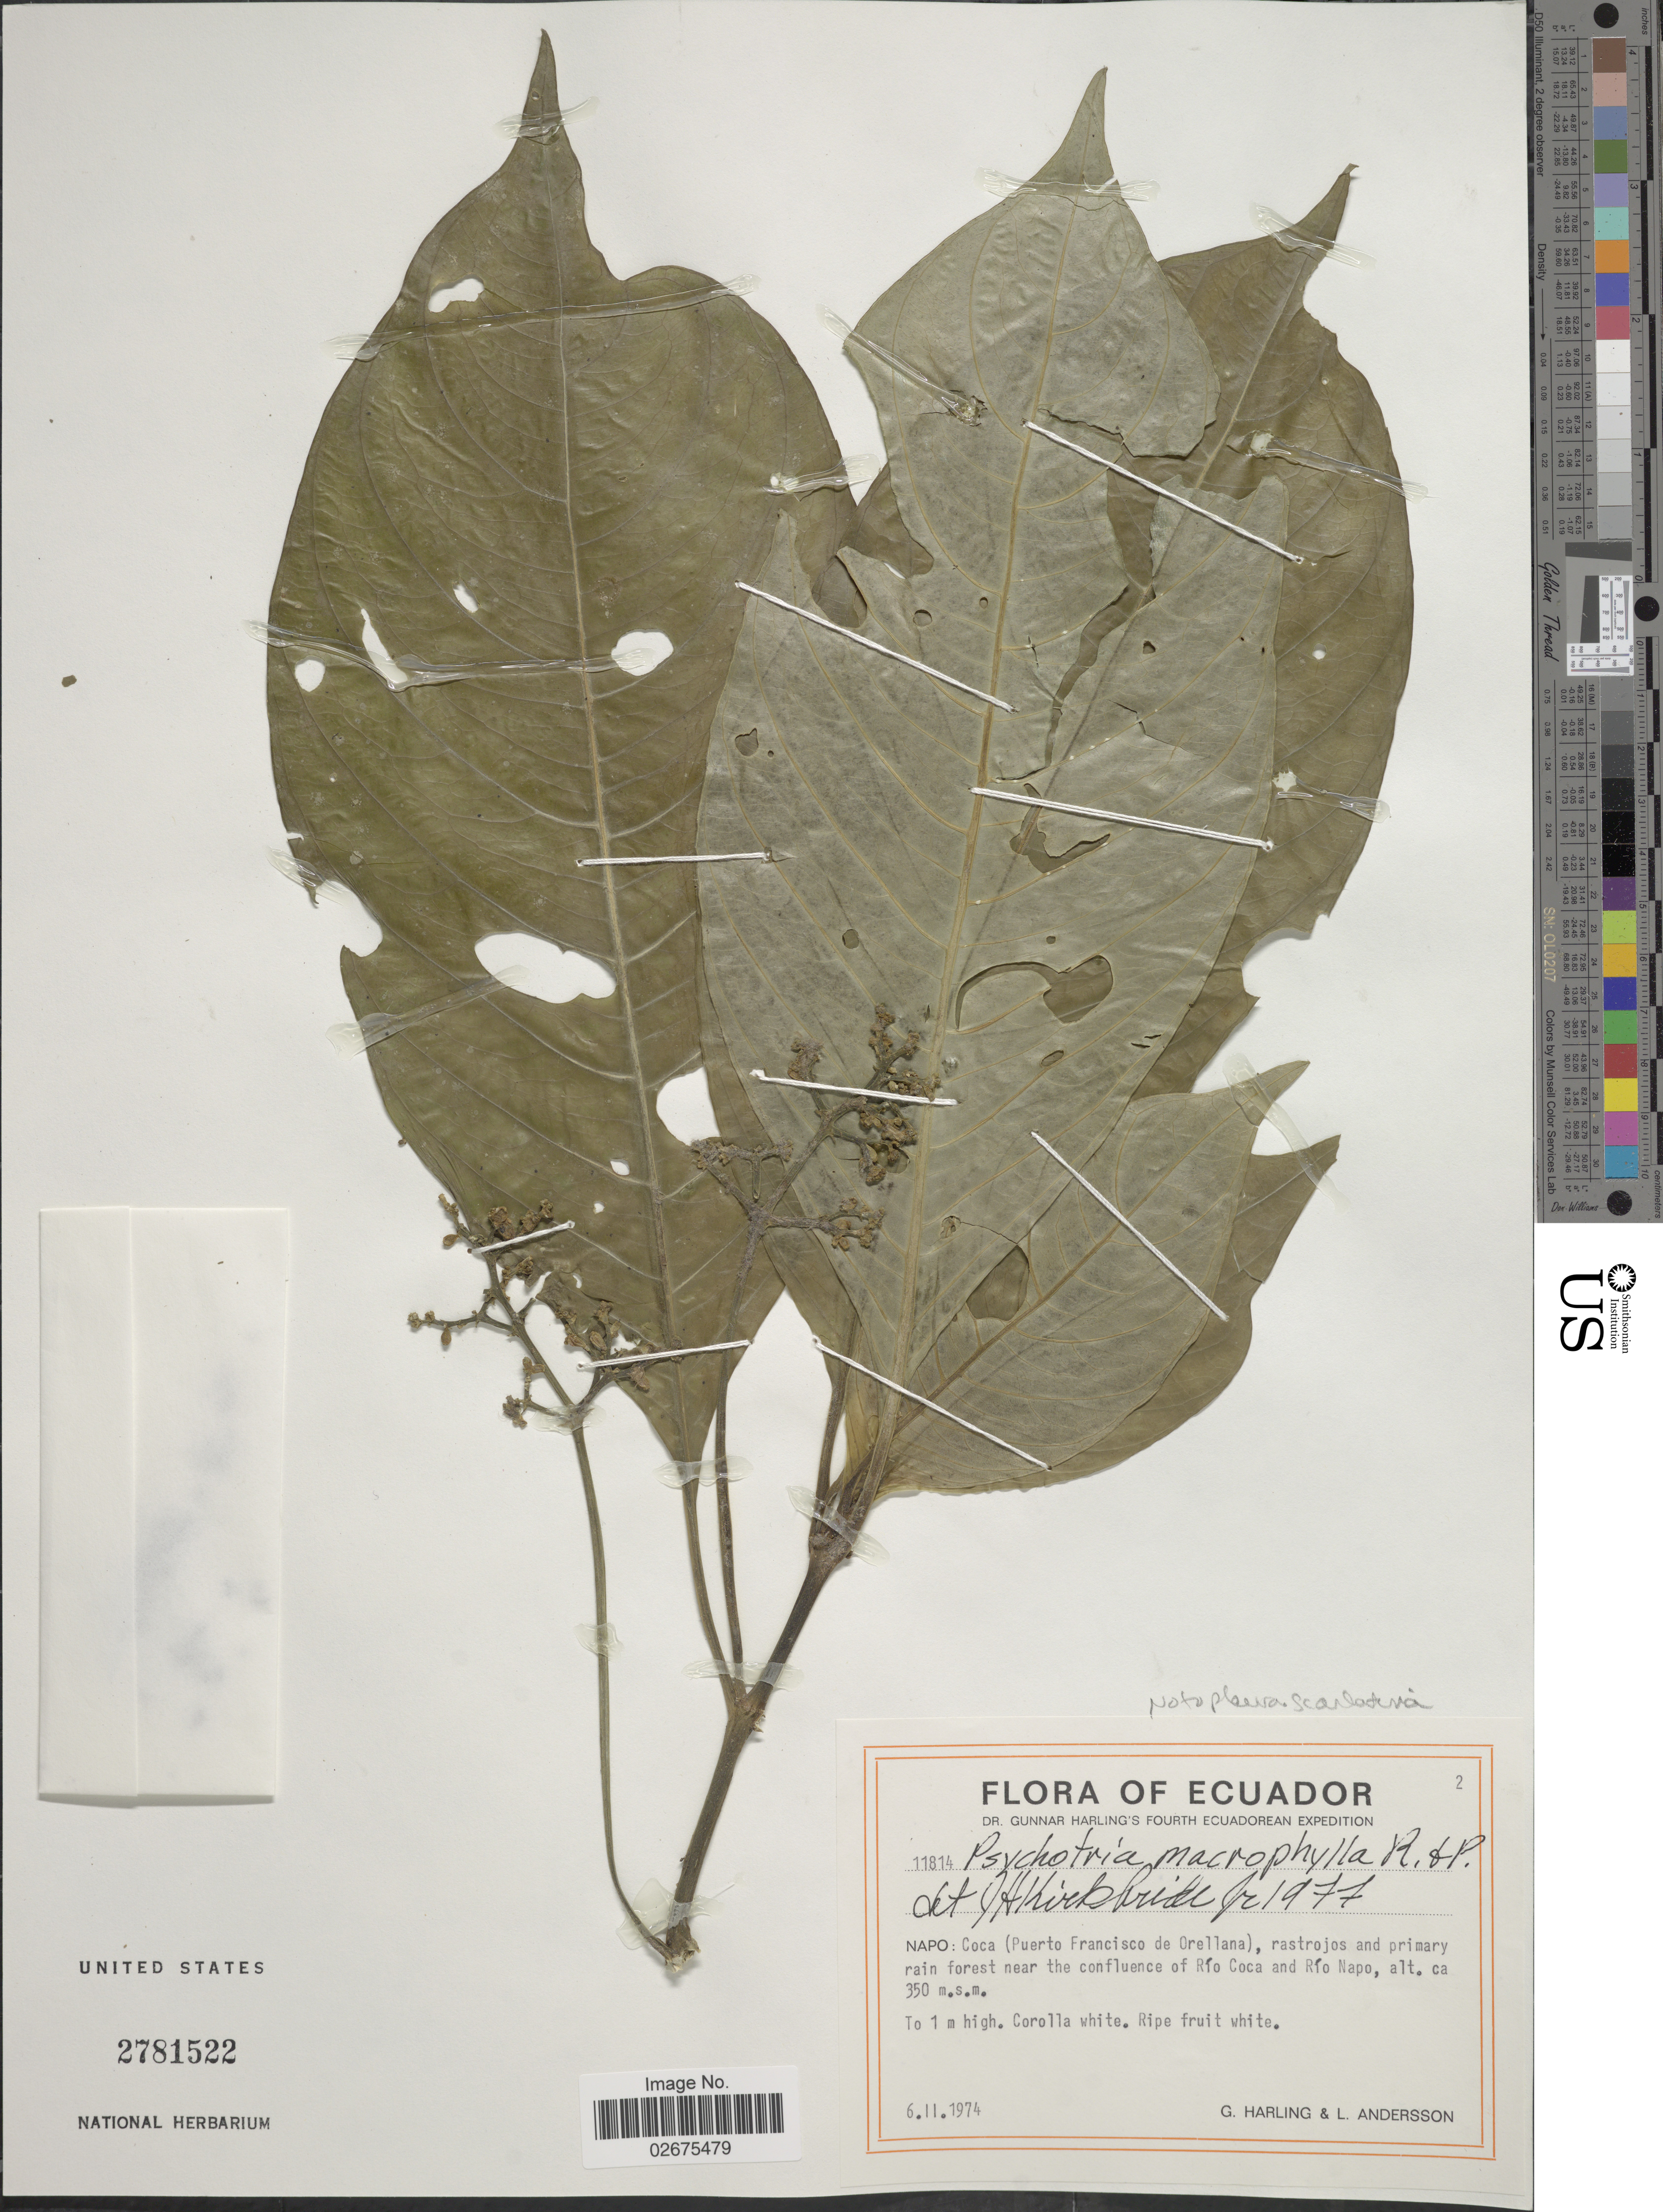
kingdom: Plantae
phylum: Tracheophyta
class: Magnoliopsida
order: Gentianales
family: Rubiaceae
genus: Notopleura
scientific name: Notopleura scarlatina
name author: C.M. Taylor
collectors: G. Harling & L. Andersson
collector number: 11814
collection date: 1974-02-06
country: Ecuador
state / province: Napo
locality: Coca (Puerto Francisco de Orellana), rastrojos and primary rain forest near the confluence of Rio Coca and Rio Napo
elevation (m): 350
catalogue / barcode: US 2781522